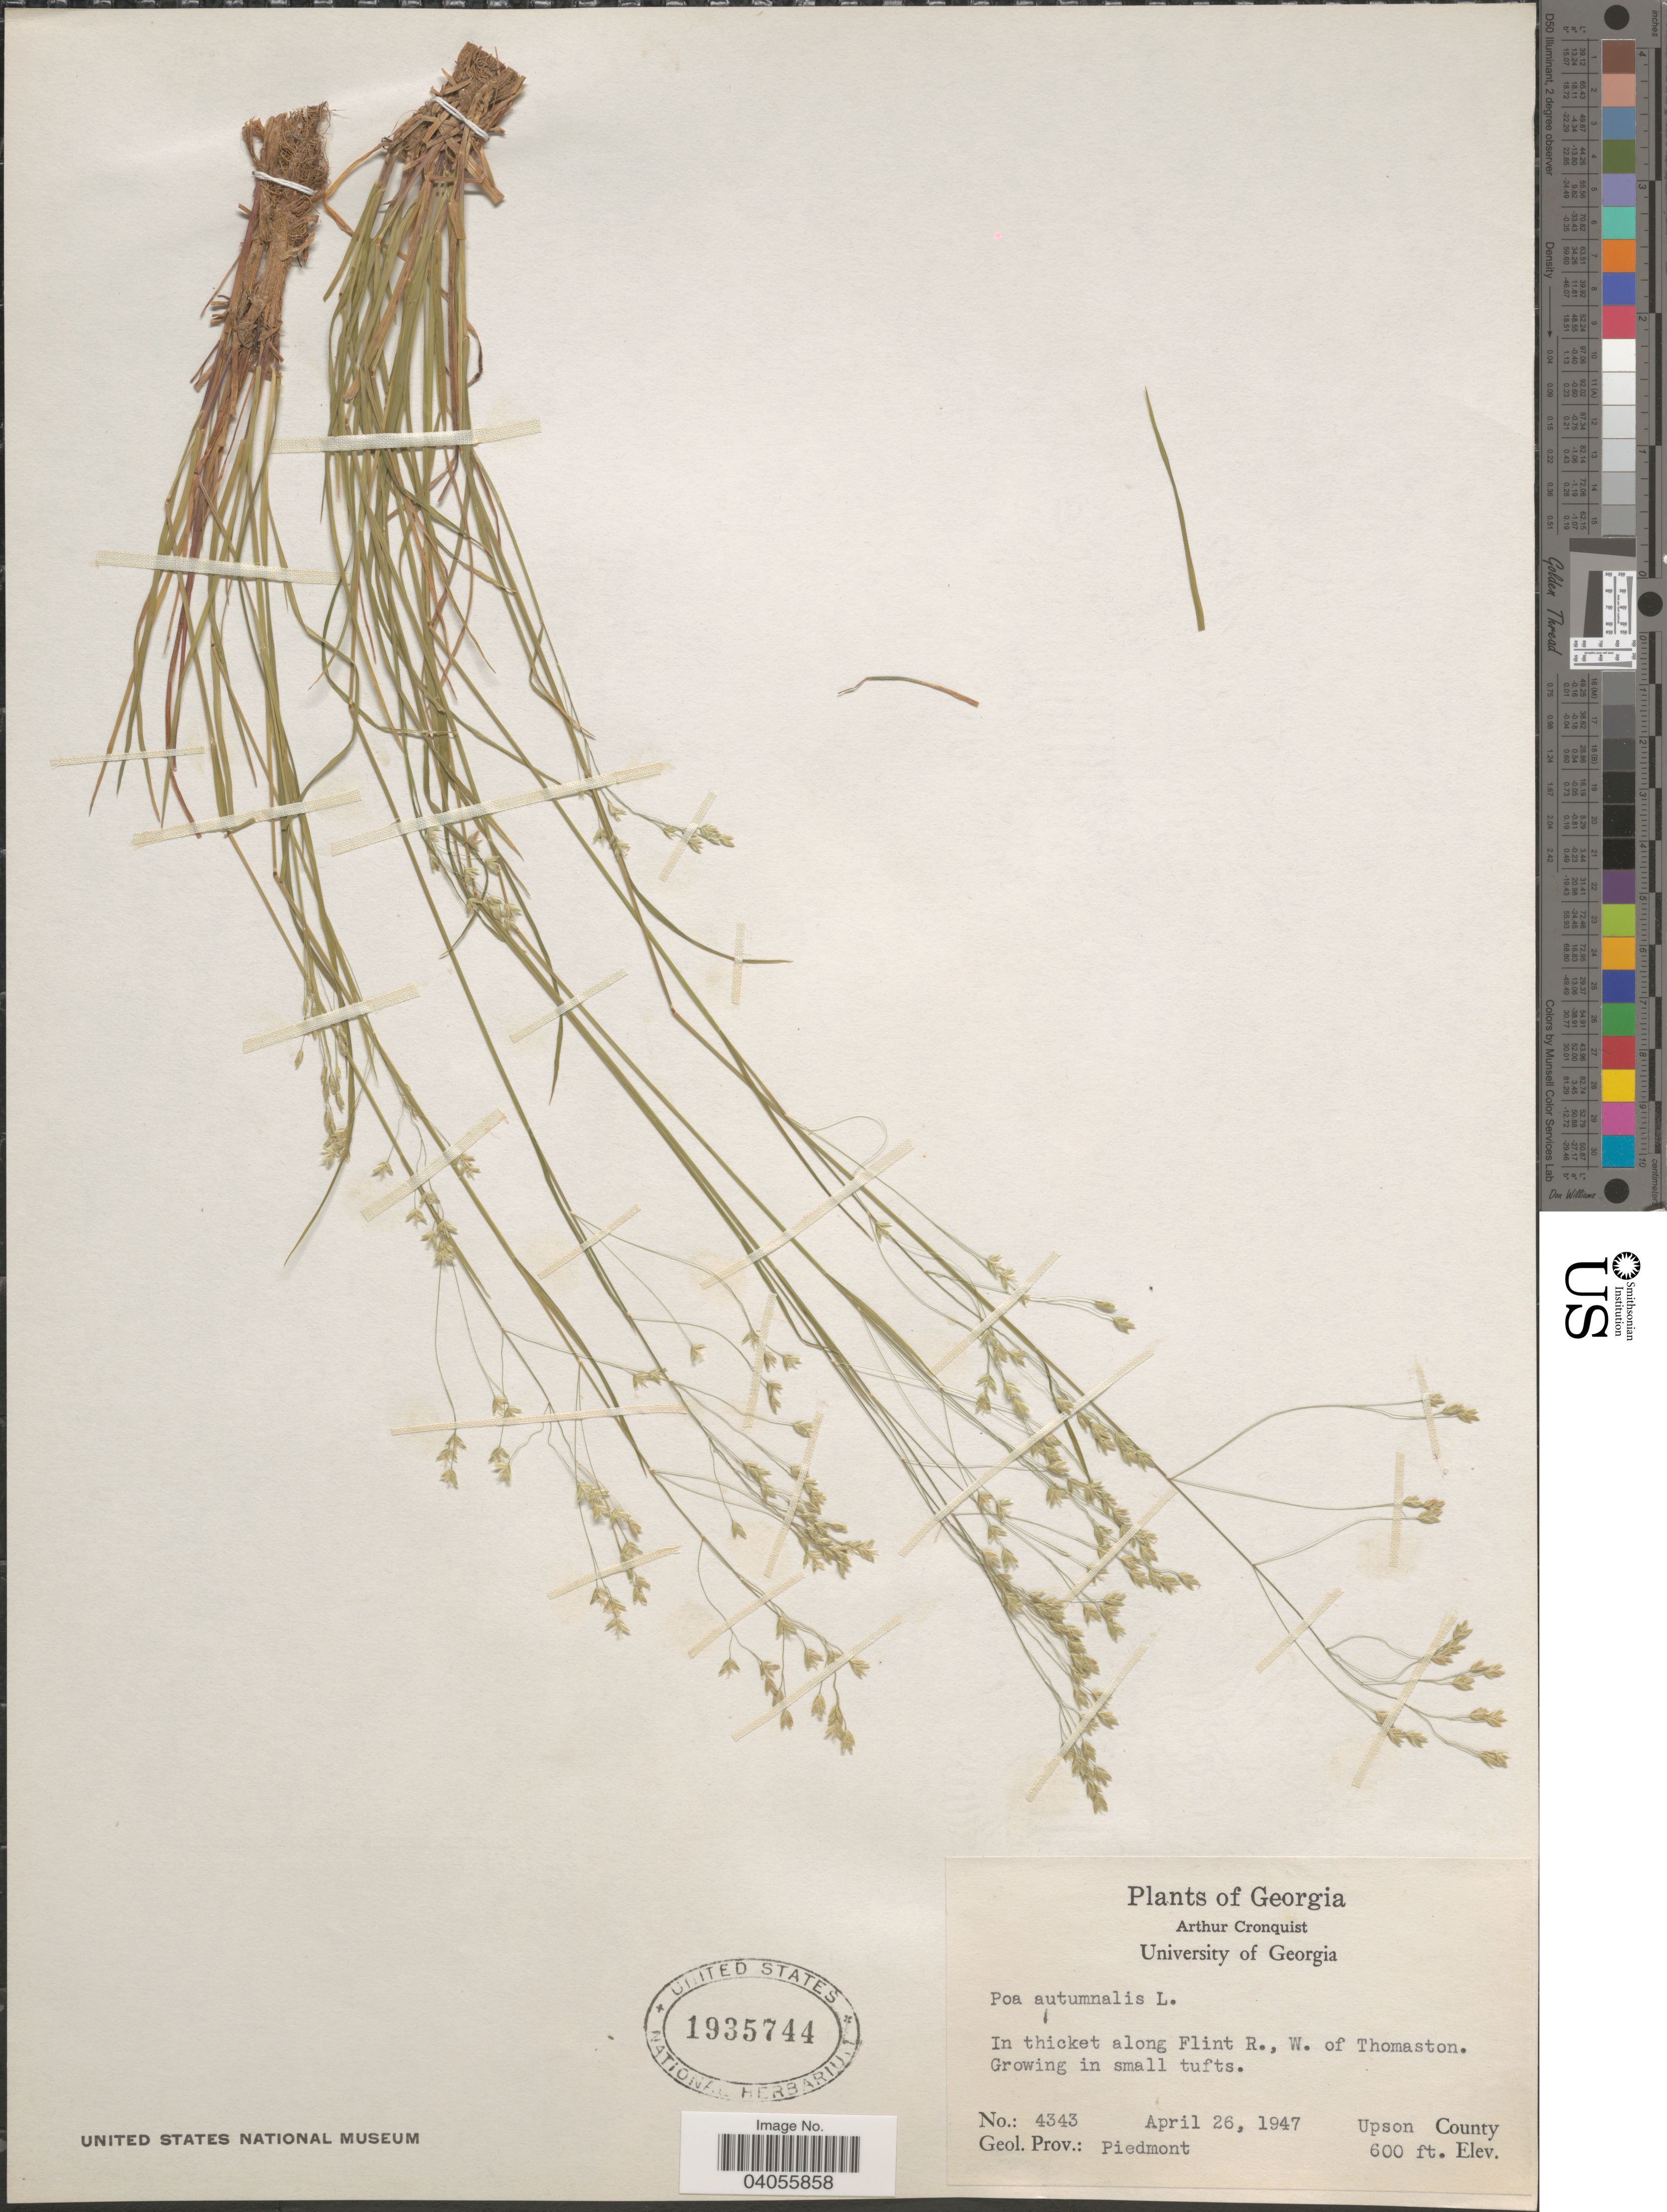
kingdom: Plantae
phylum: Tracheophyta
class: Liliopsida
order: Poales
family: Poaceae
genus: Poa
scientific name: Poa autumnalis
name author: Muhl. ex Elliott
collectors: A. J. Cronquist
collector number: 4343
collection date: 1947-04-26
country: United States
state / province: Georgia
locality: In thicket along Flint R., W. of Thomaston. Upson County. Geol. Prov.: Piedmont.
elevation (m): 183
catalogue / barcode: US 1935744